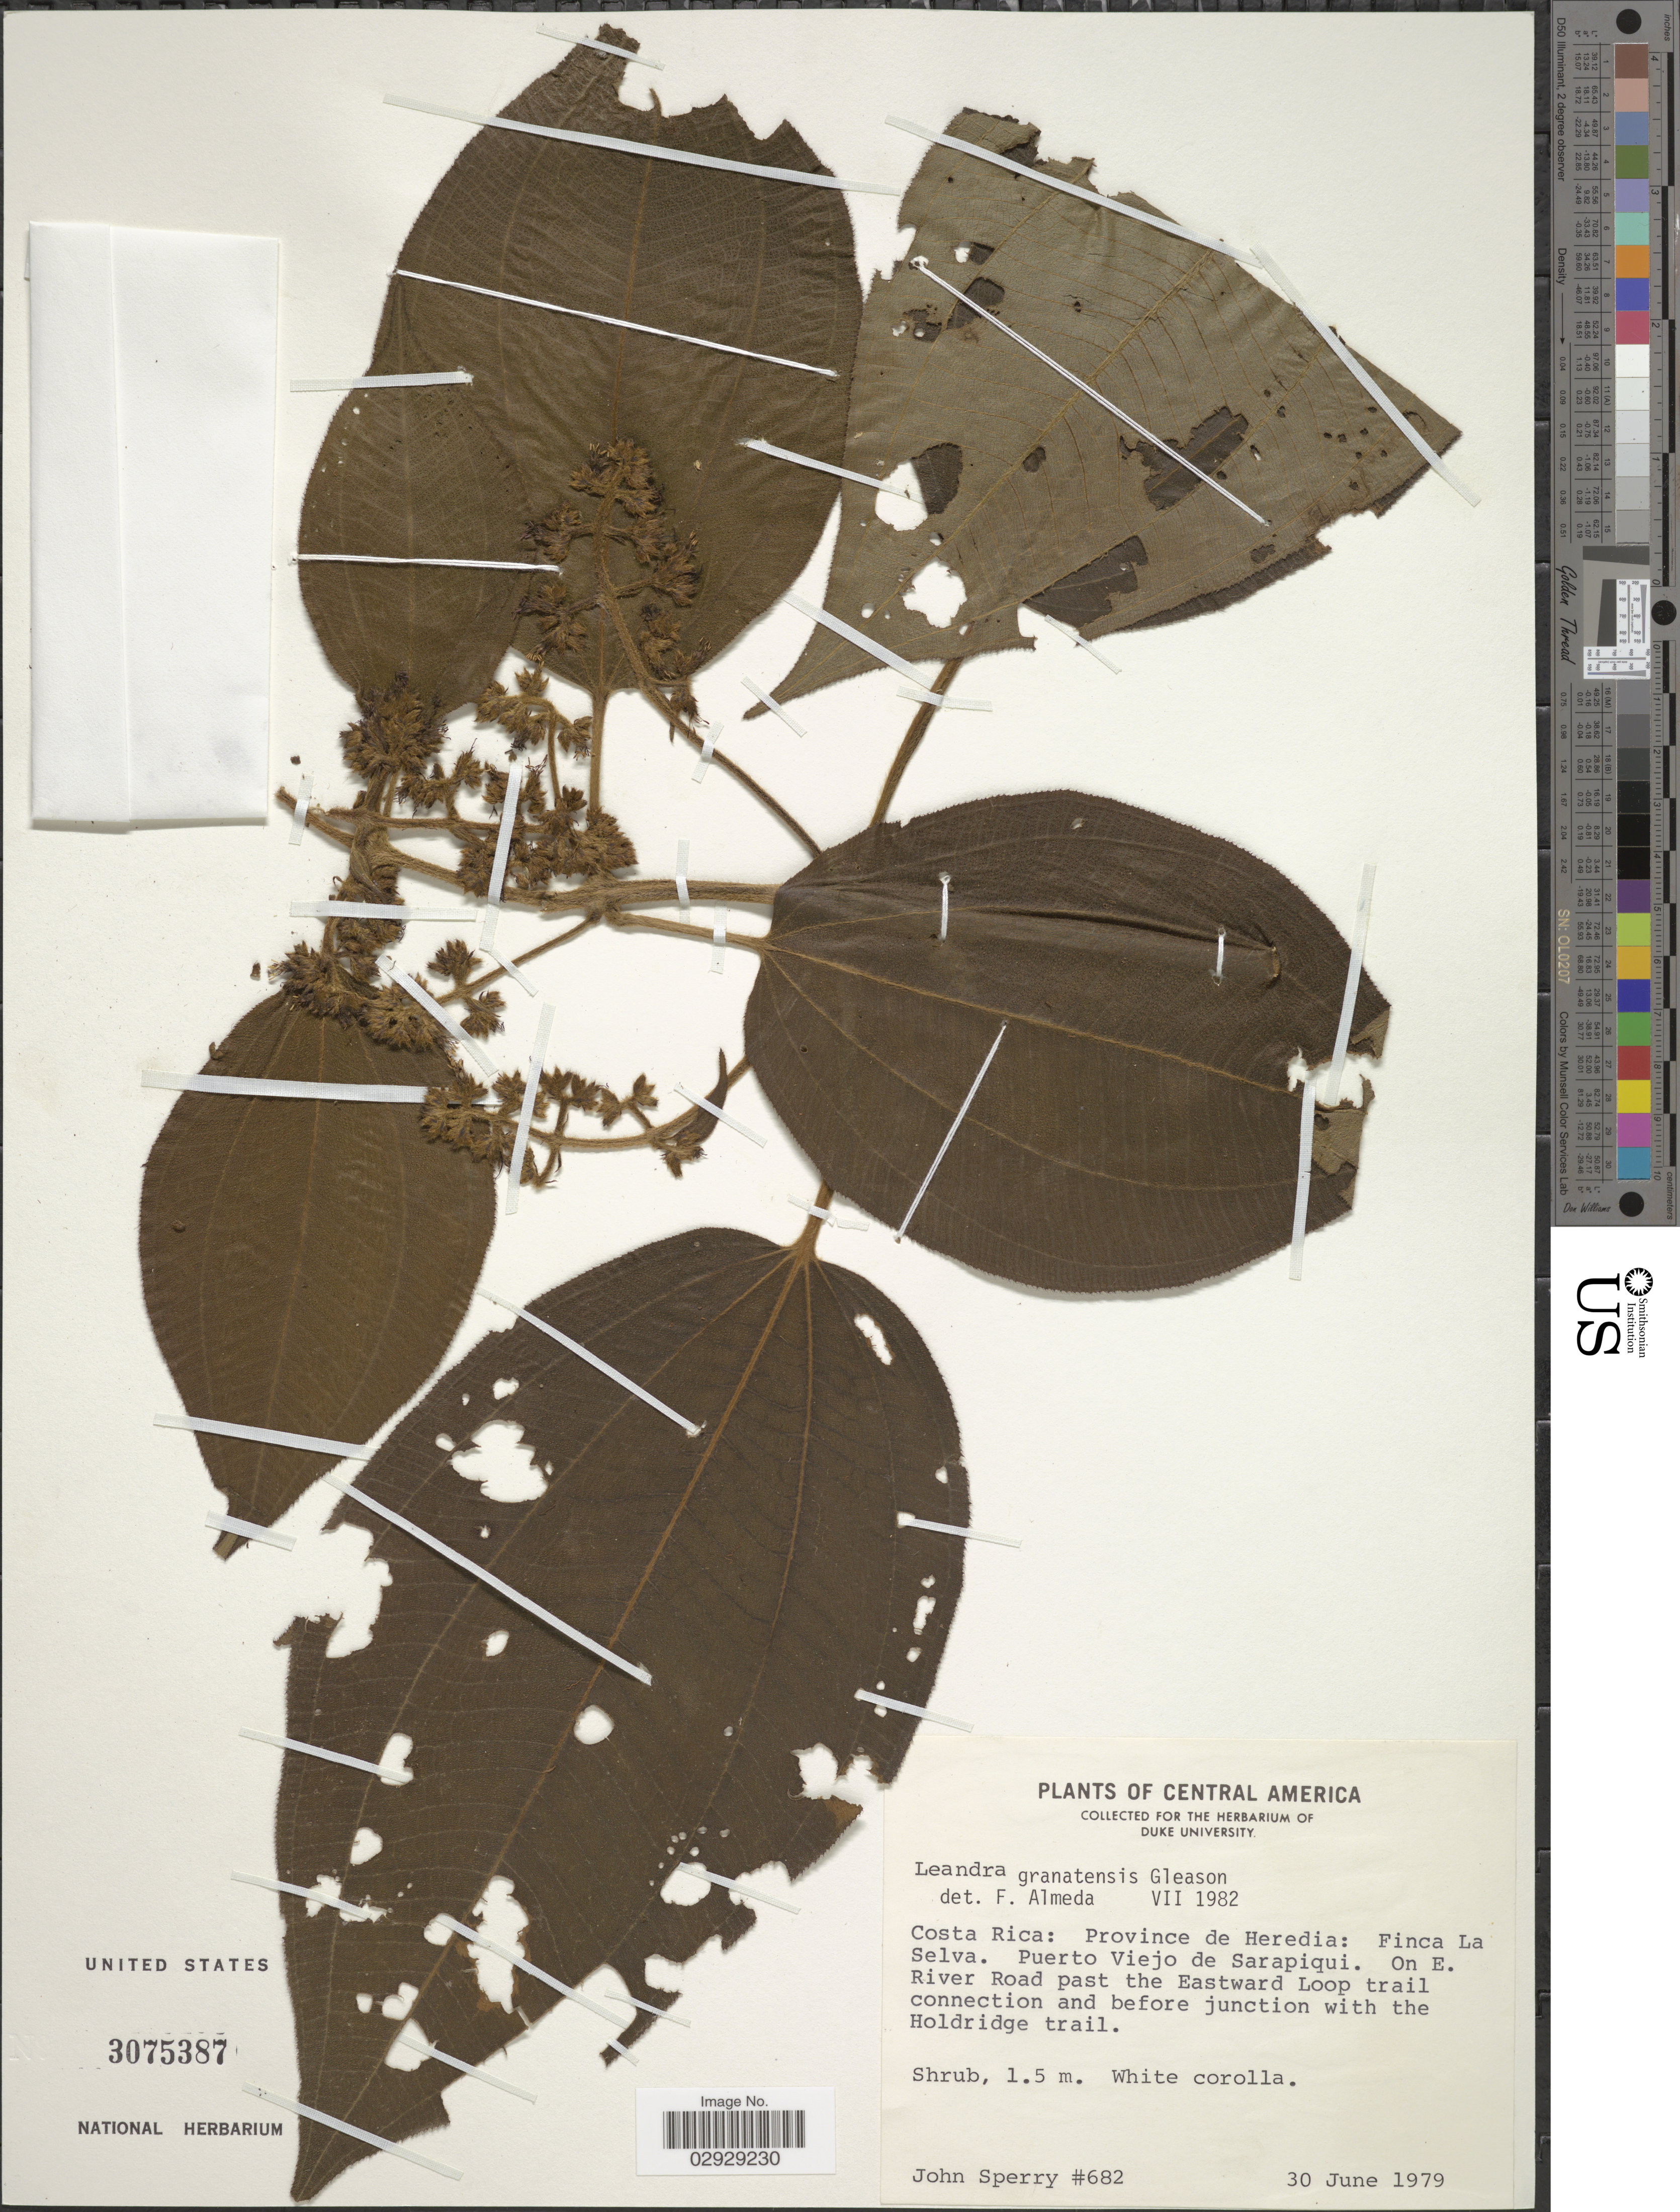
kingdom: Plantae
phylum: Tracheophyta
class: Magnoliopsida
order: Myrtales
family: Melastomataceae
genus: Leandra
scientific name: Leandra granatensis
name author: Gleason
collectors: J. Sperry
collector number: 682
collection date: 1979-06-30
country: Costa Rica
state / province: Heredia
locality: Finca La Selva. Puerto Viejo de Sarapiqui. On E. River Road past the Eastward Loop trail connection and before junction with the Holdridge trail.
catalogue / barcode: US 3075387